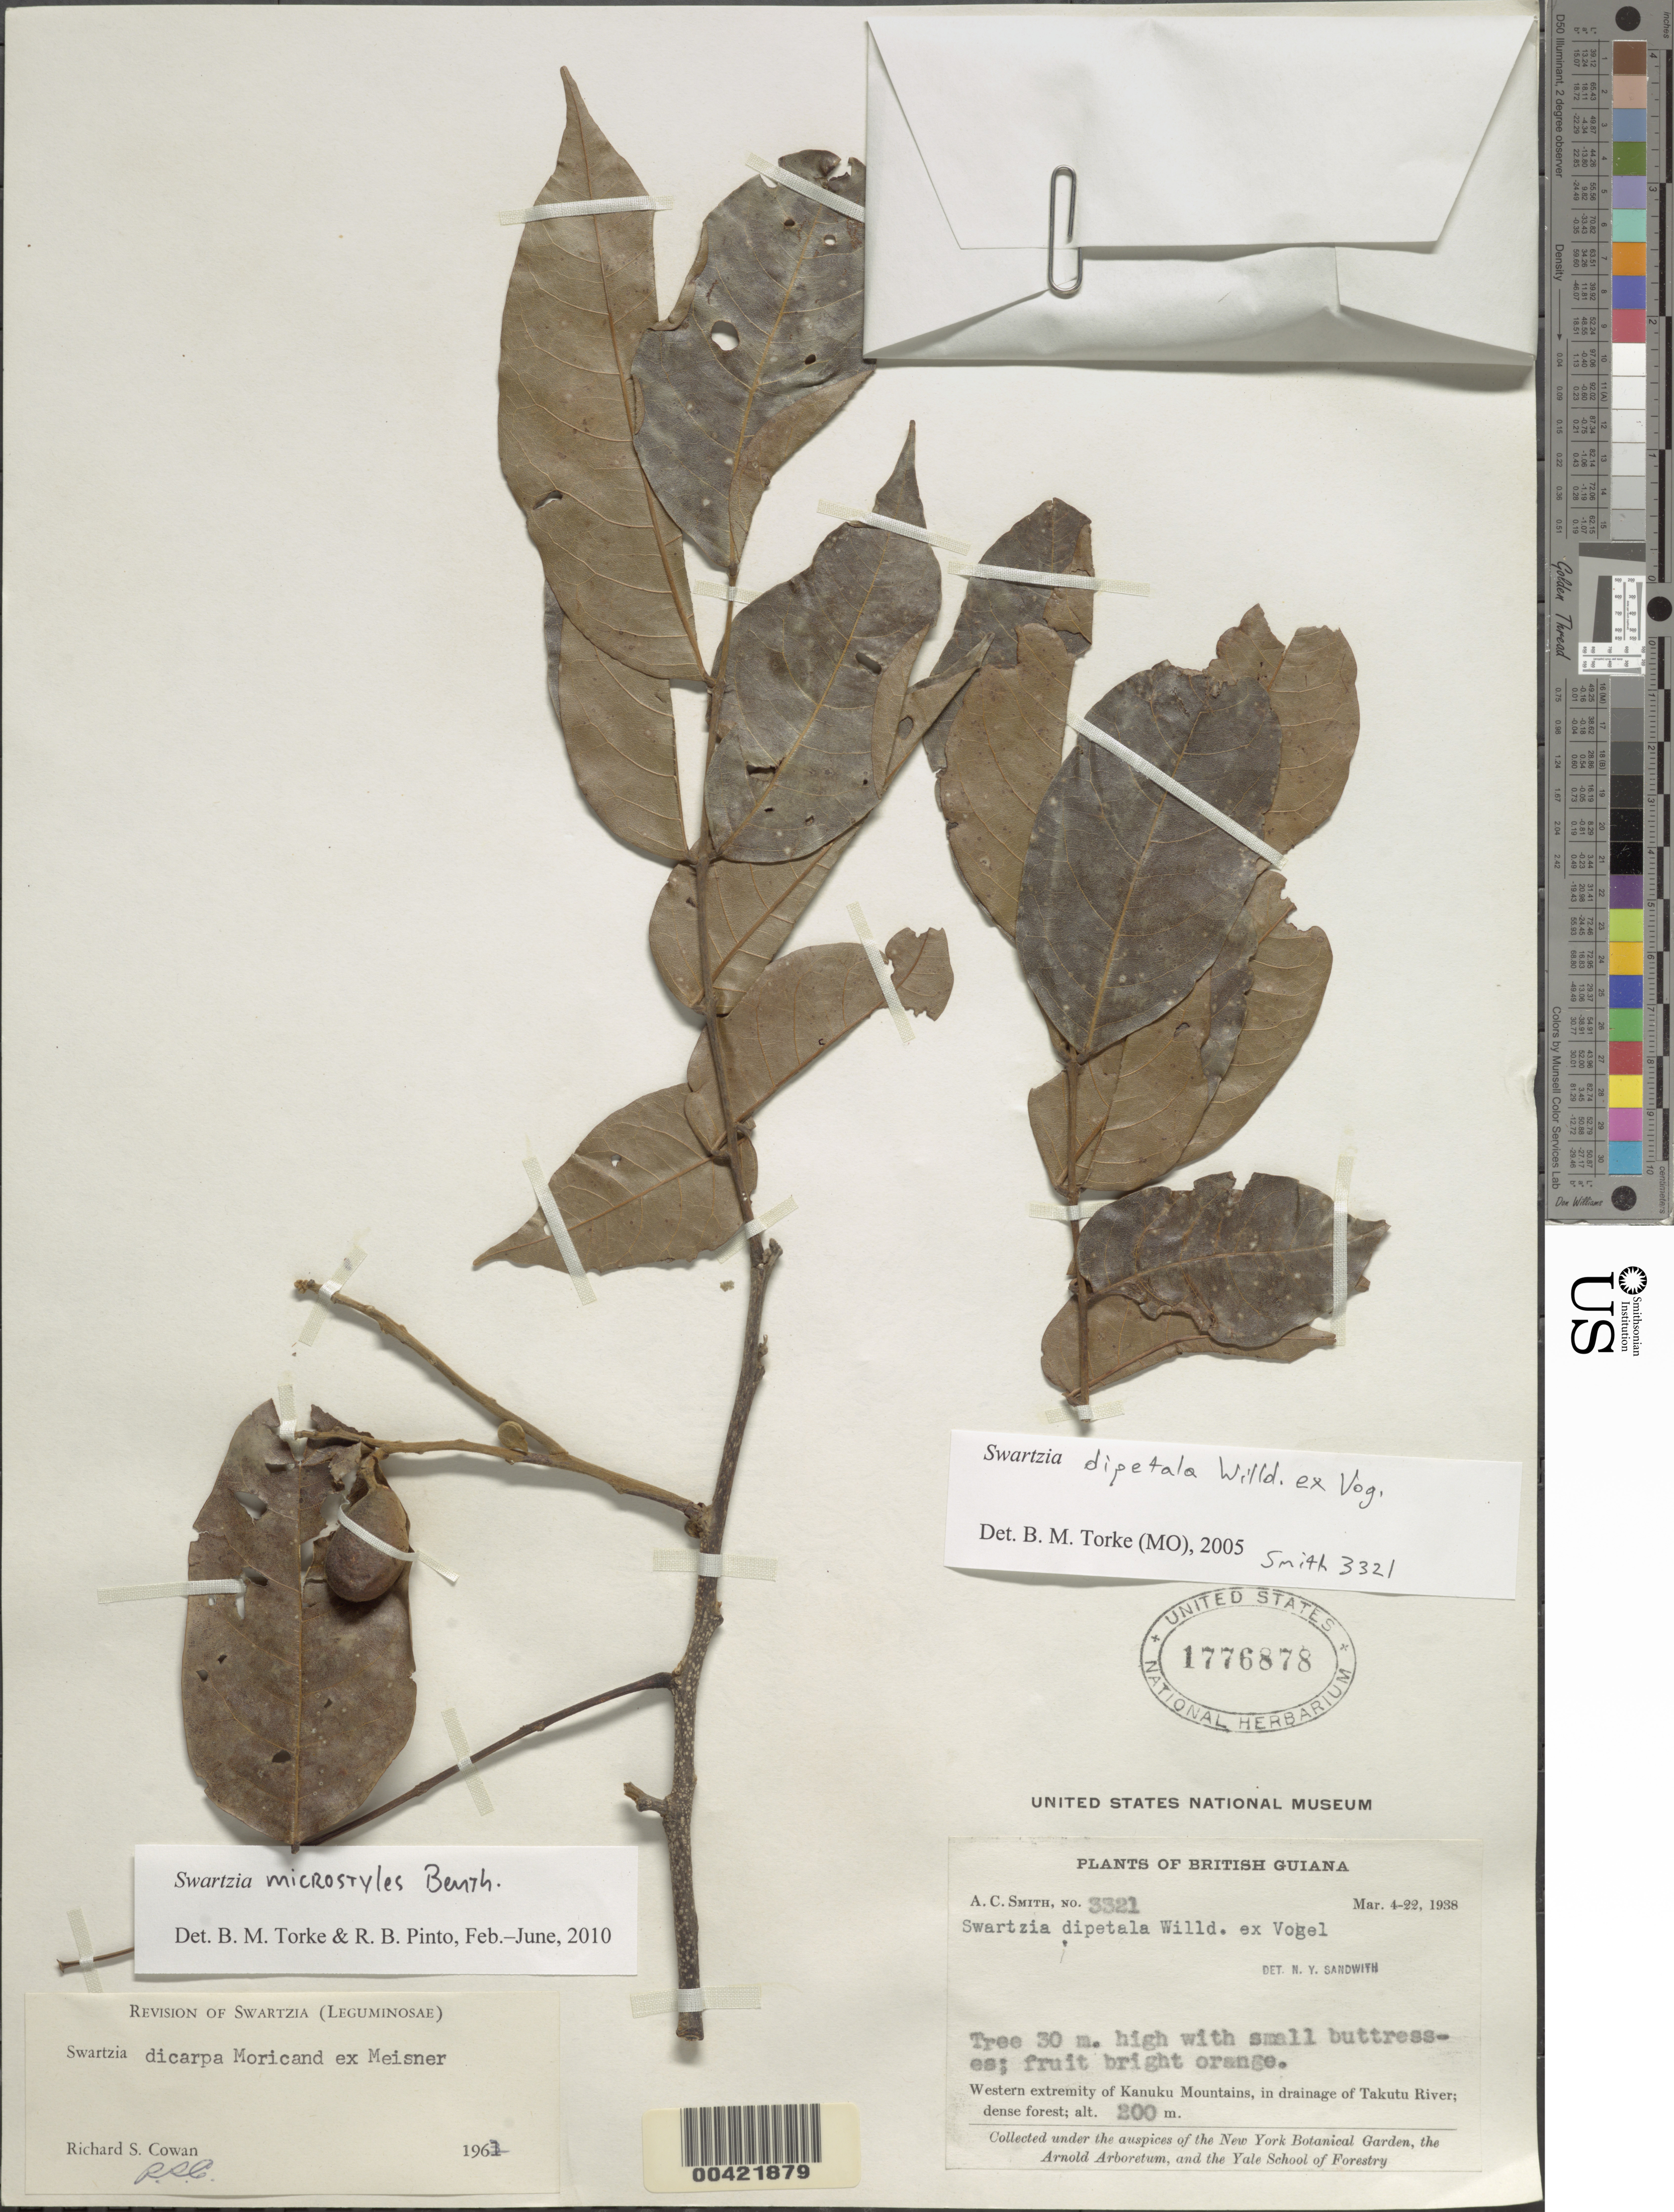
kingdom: Plantae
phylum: Tracheophyta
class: Magnoliopsida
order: Fabales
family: Fabaceae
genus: Swartzia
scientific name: Swartzia dipetala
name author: Willd. ex Vogel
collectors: A. C. Smith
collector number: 3321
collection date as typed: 04 Mar 1938 to 22 Mar 1938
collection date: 1938-03-04/1938-03-22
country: Guyana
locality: Kanuku Mtns., western extremity; Takutu River drainage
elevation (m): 200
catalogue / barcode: US 1776878